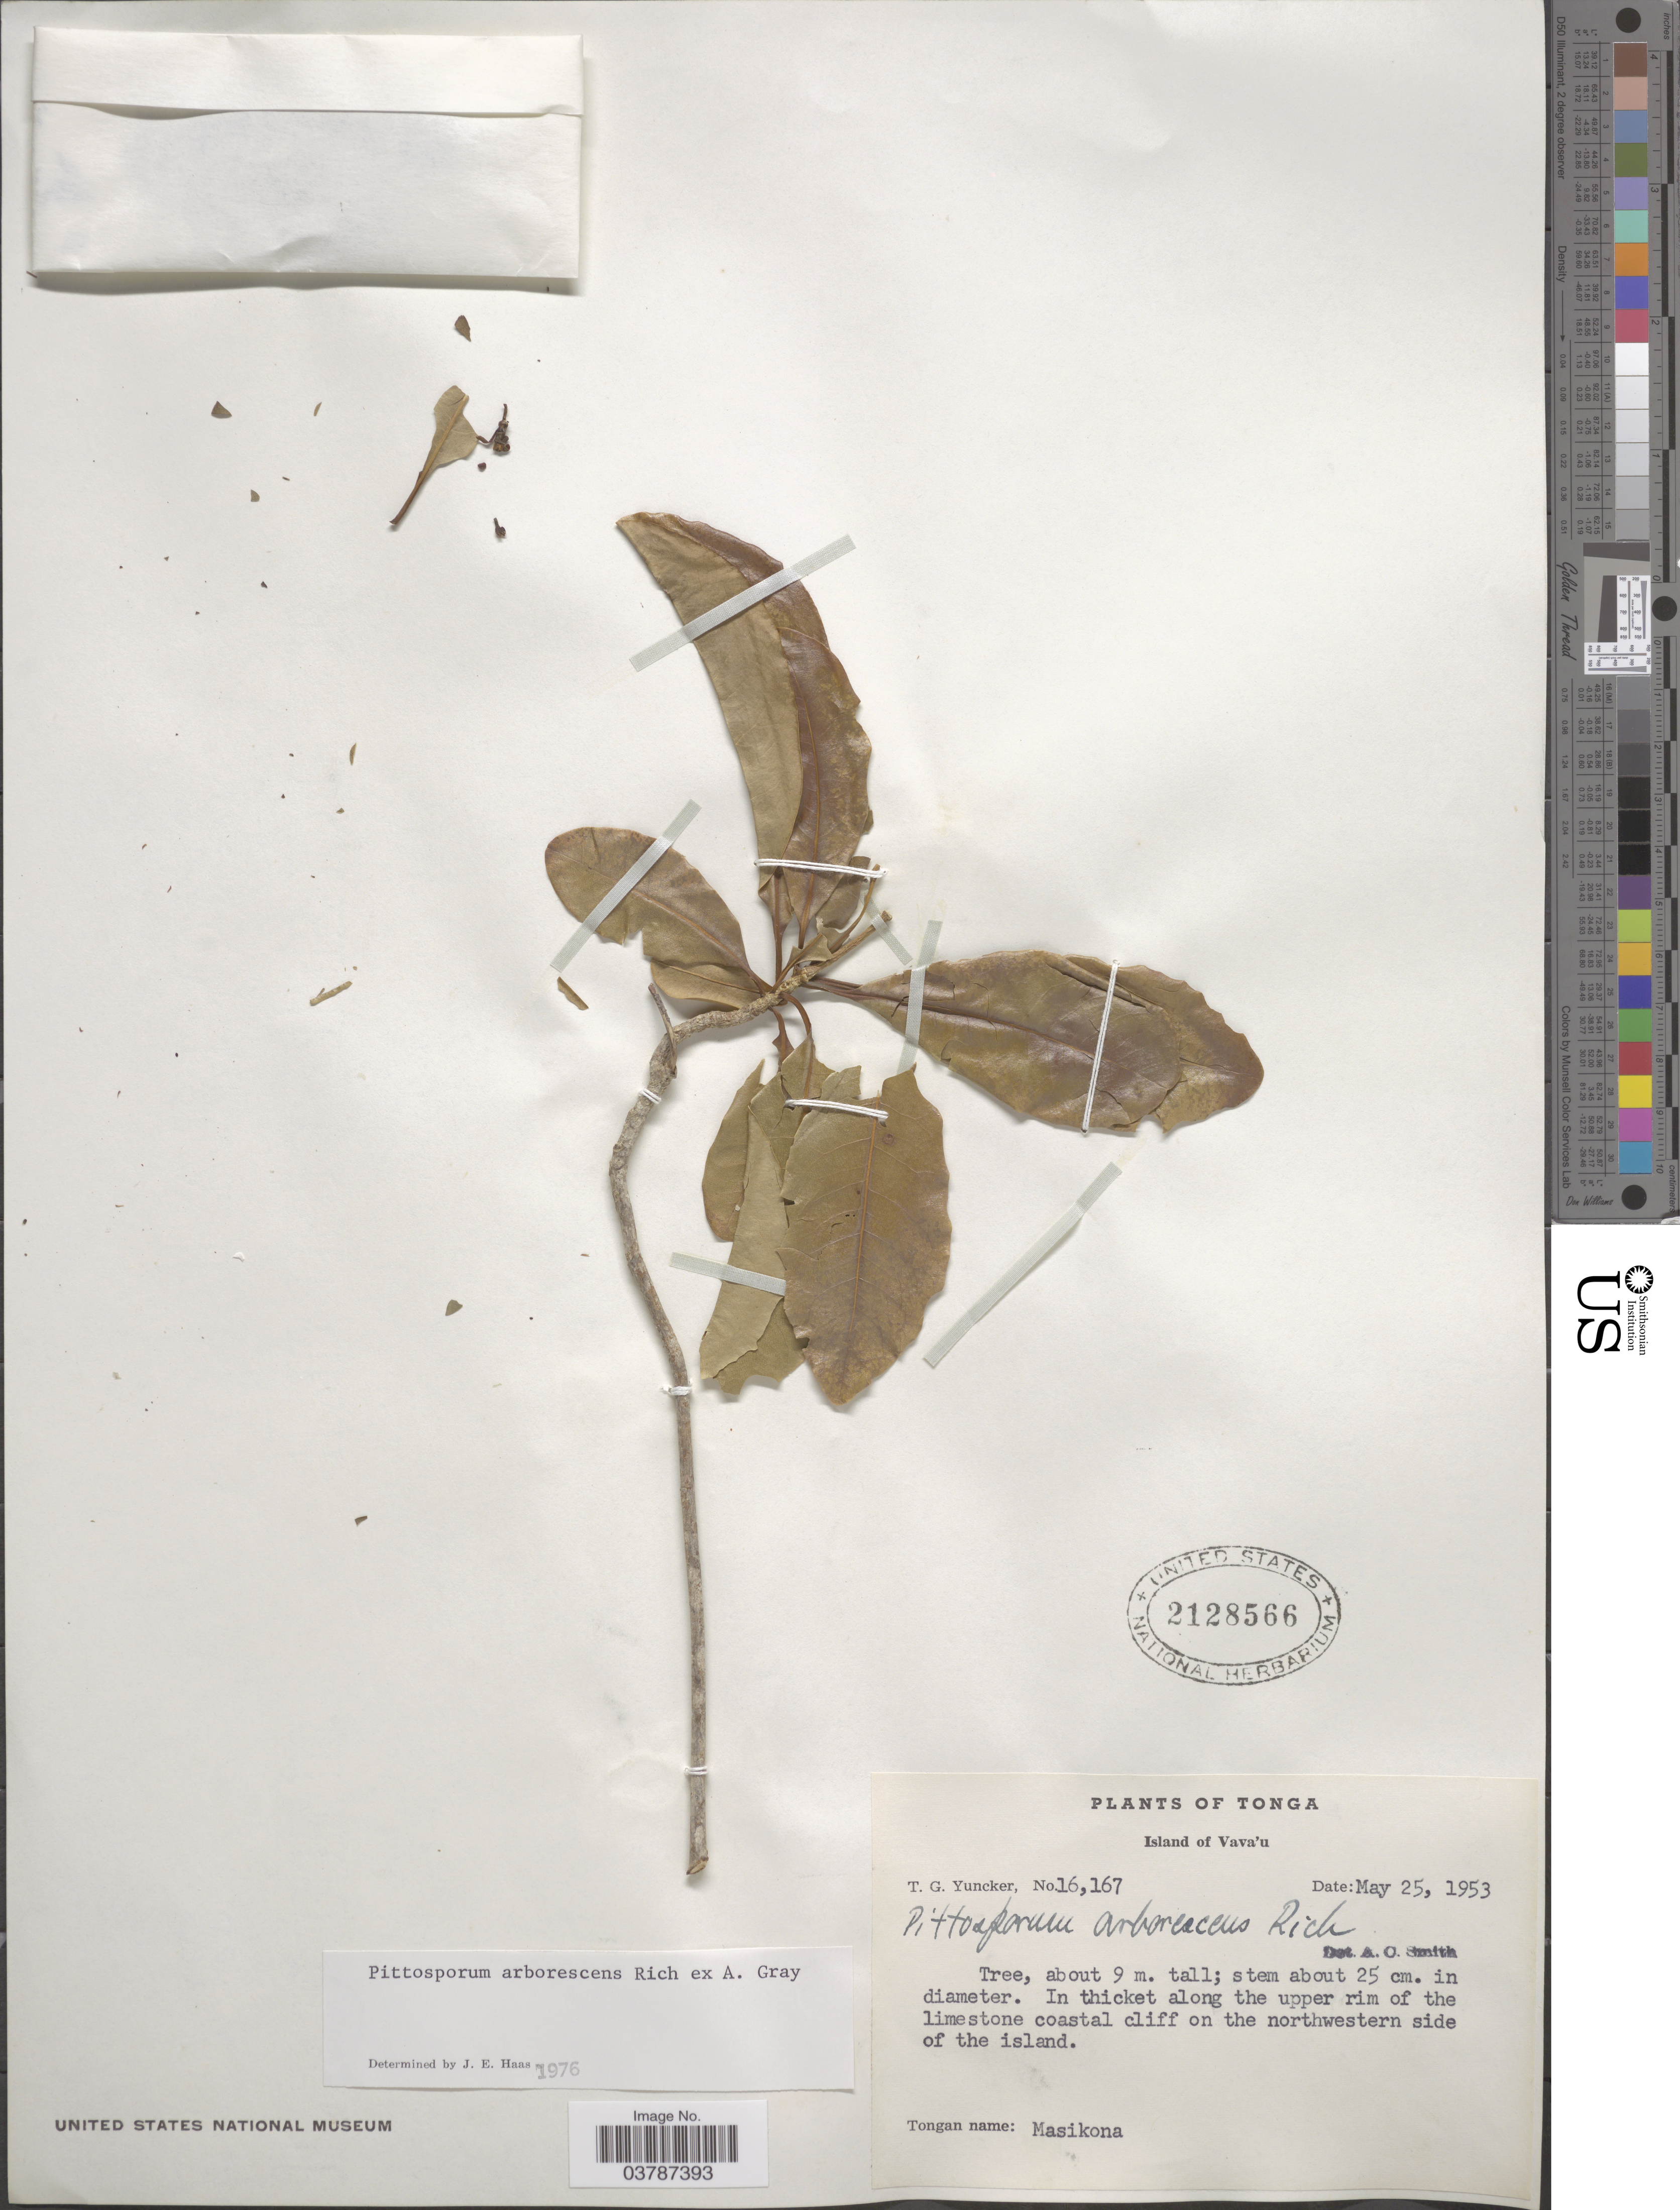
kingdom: Plantae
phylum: Tracheophyta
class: Magnoliopsida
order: Apiales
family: Pittosporaceae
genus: Pittosporum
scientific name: Pittosporum arborescens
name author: Rich. ex A. Gray in Wilkes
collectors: T. G. Yuncker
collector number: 16167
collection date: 1953-05-25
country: Tonga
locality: Island of Vava'u.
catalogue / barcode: US 2128566